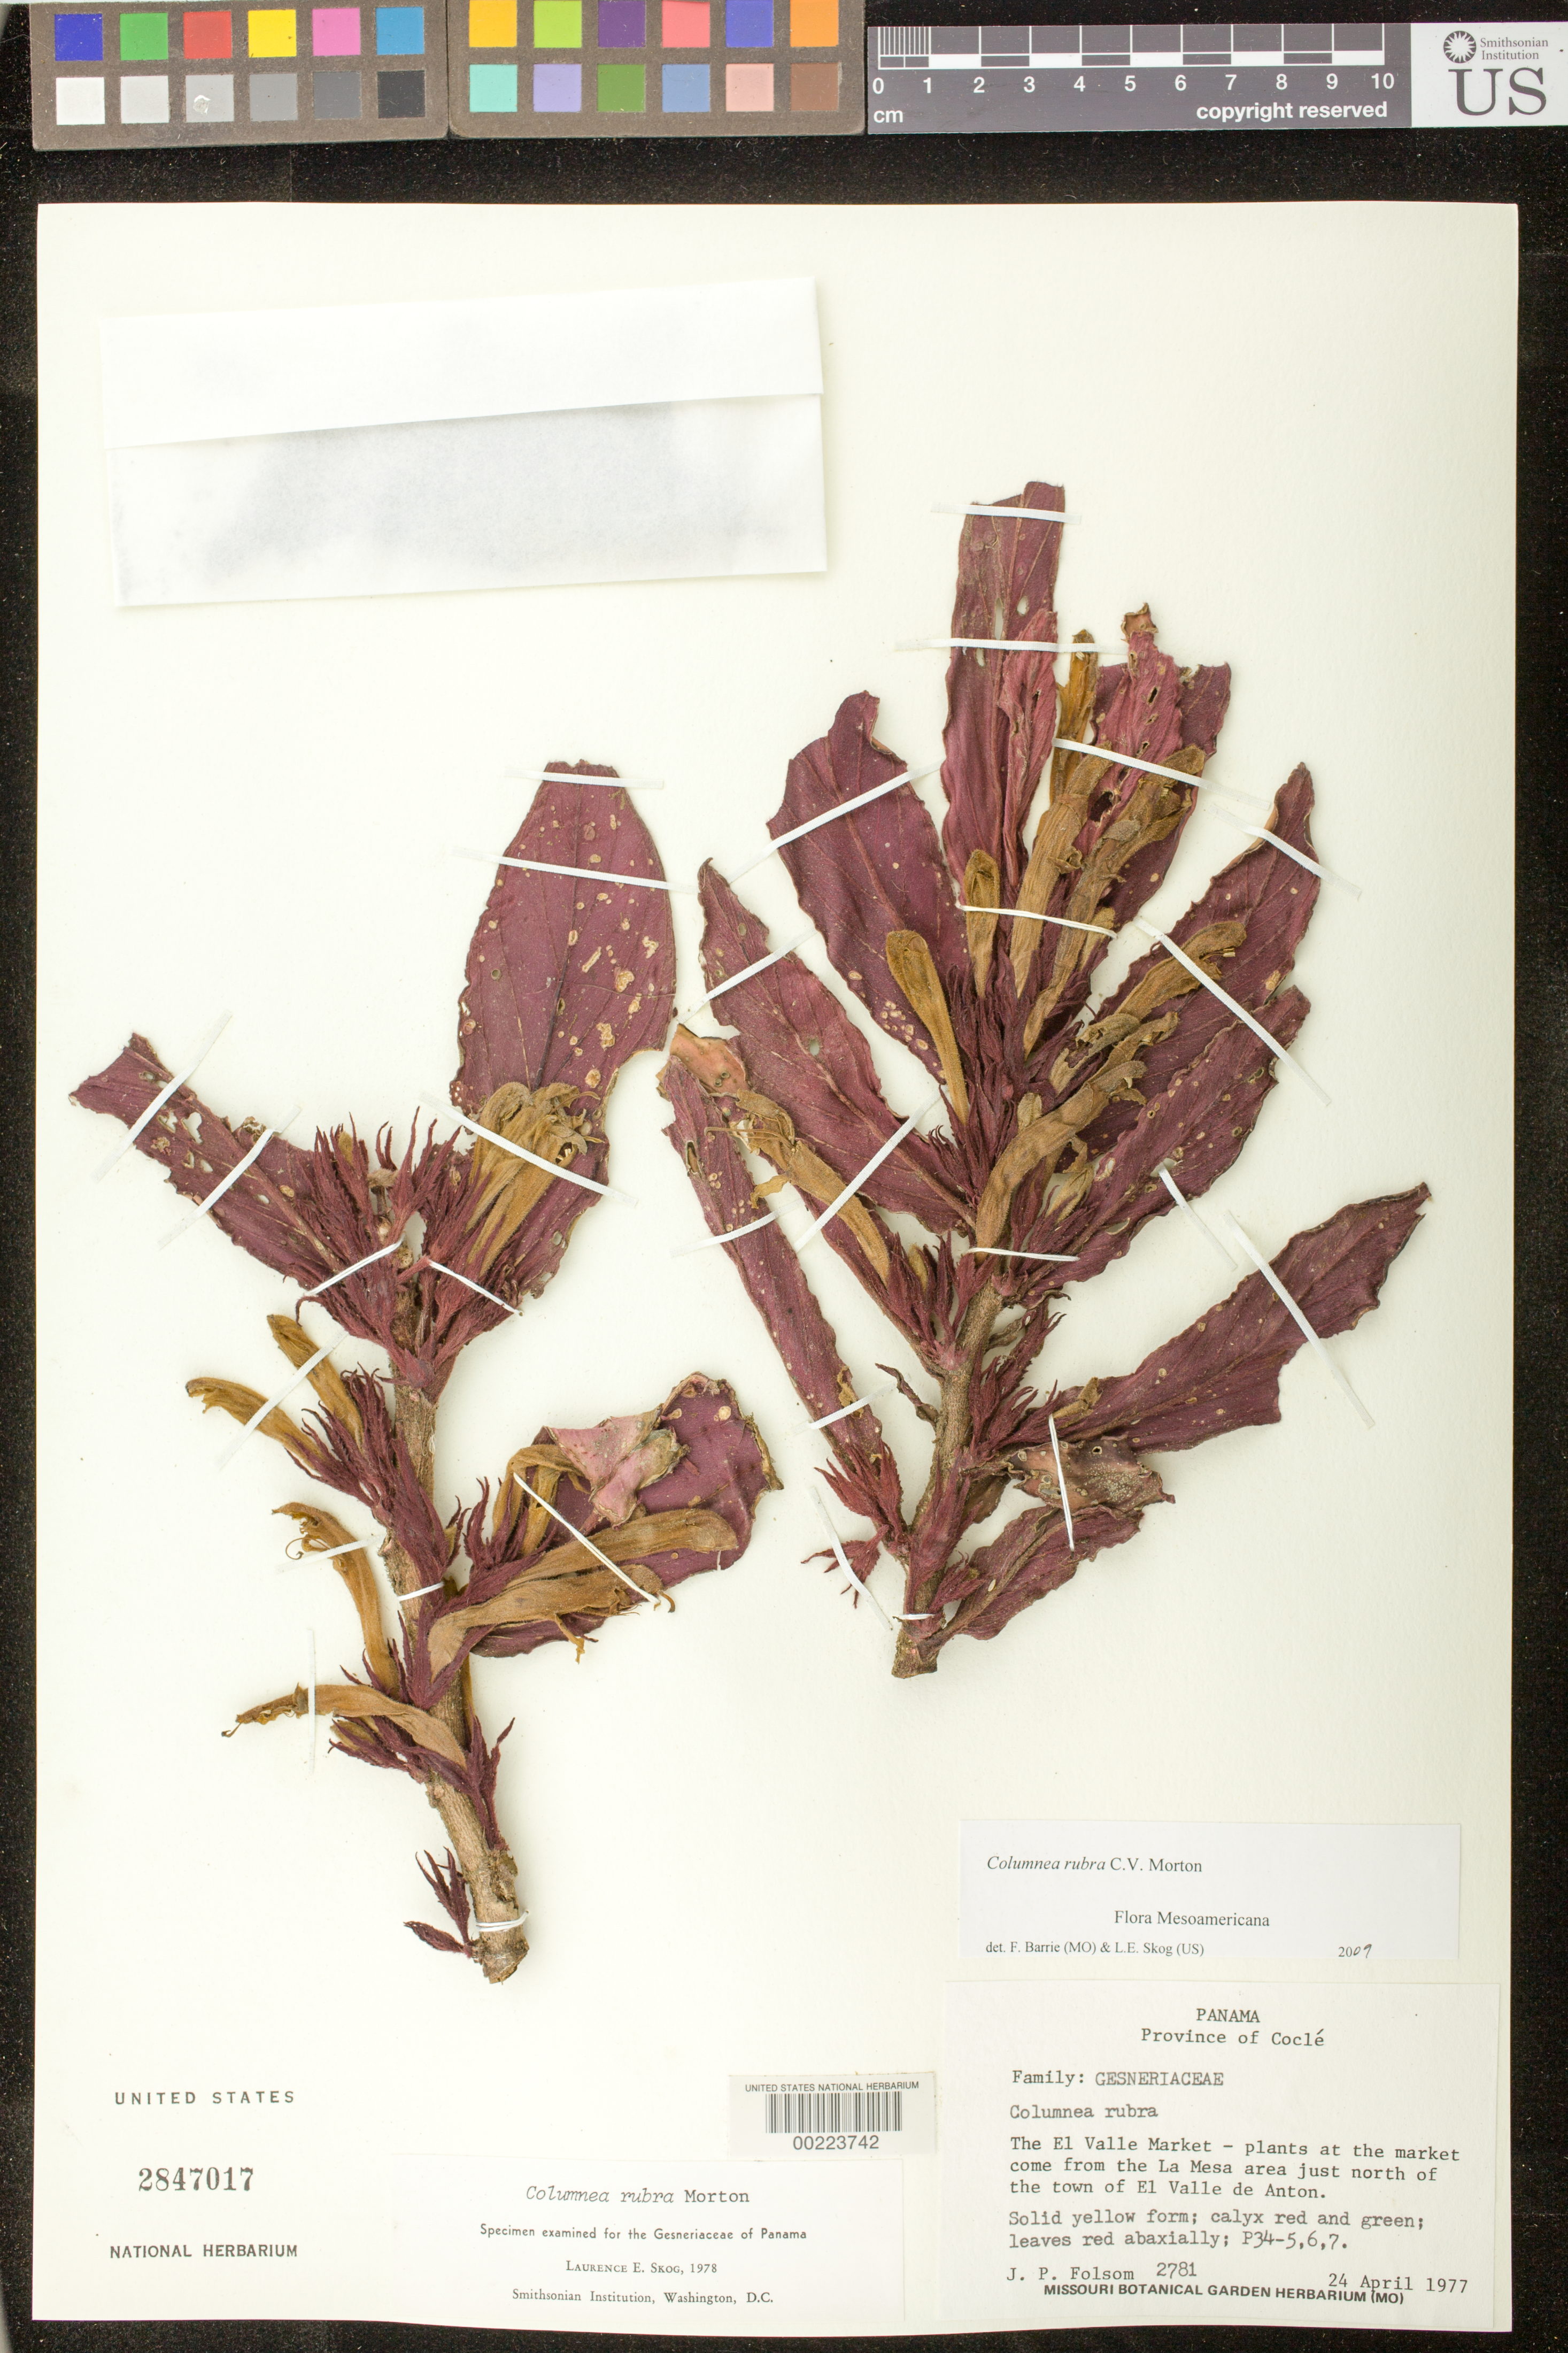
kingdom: Plantae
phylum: Tracheophyta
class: Magnoliopsida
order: Lamiales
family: Gesneriaceae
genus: Columnea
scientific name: Columnea rubra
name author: C.V. Morton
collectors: J. P. Folsom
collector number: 2781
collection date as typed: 24 Apr 1977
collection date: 1977-04-24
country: Panama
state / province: Coclé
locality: The El Valle Market - plants at the market come from the La Mesa area just N of the town of El Valle de Anton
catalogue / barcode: US 2847017